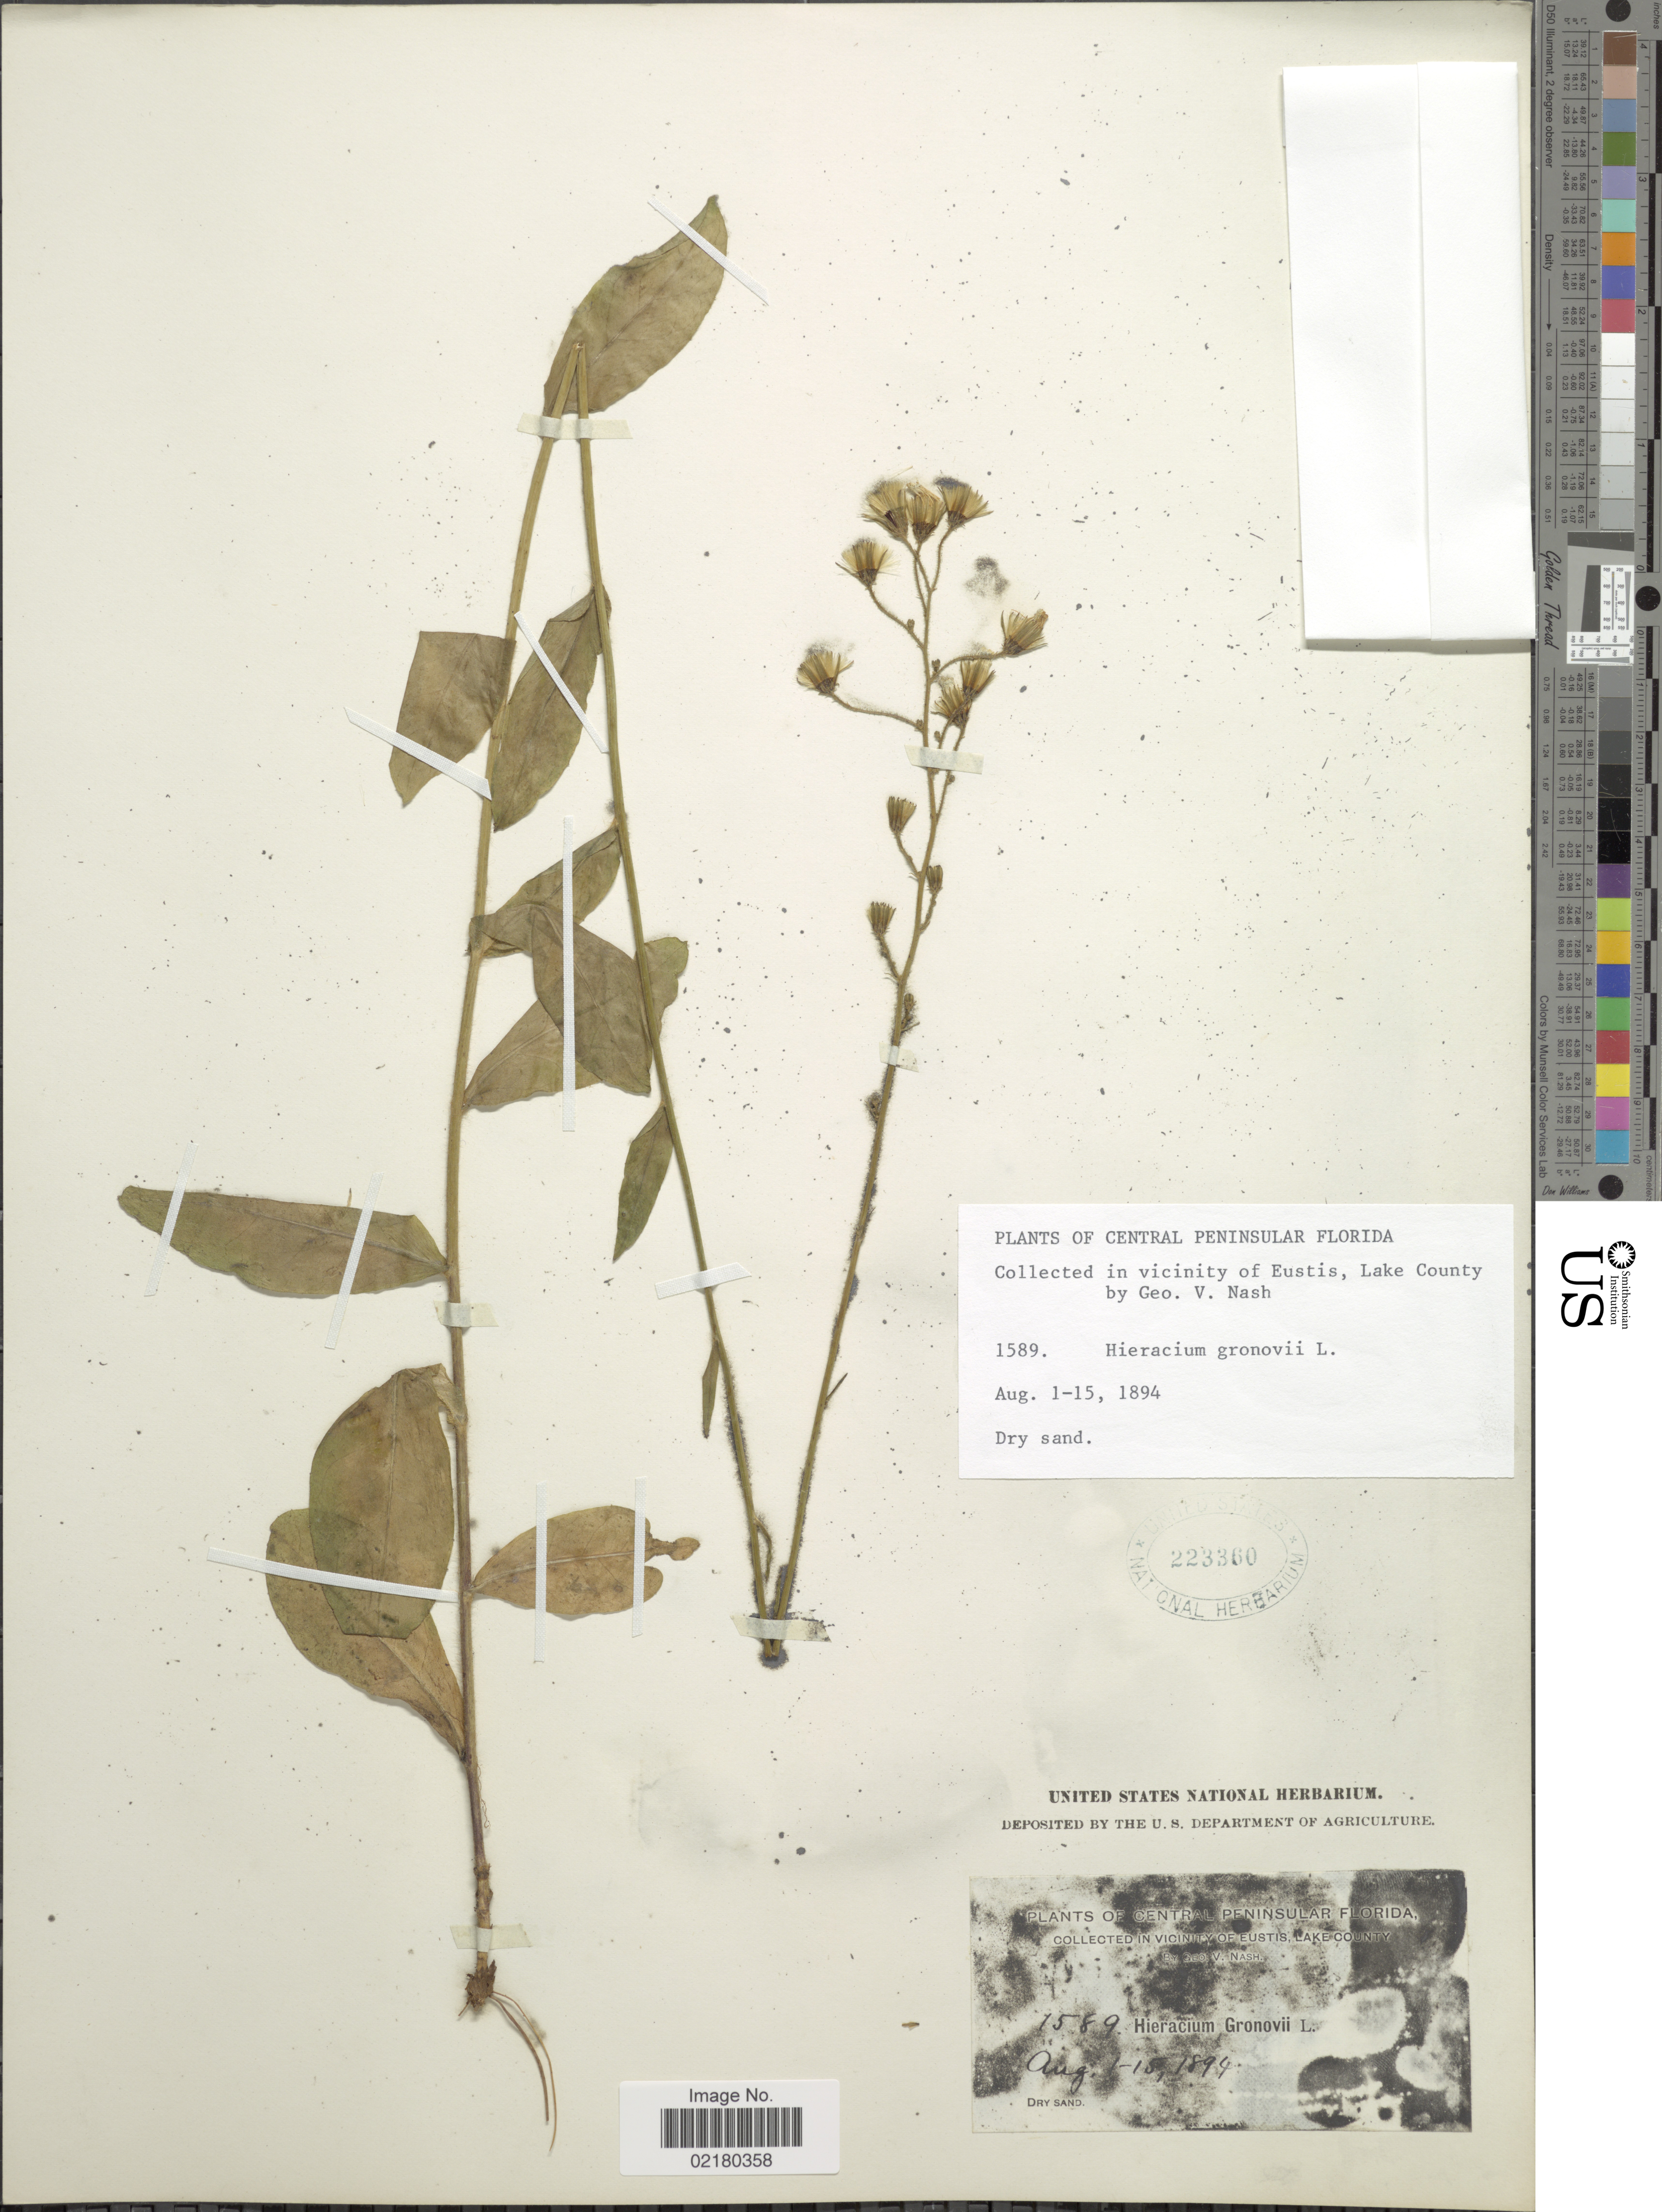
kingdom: Plantae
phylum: Tracheophyta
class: Magnoliopsida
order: Asterales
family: Asteraceae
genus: Hieracium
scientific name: Hieracium gronovii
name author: L.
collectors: G. V. Nash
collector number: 1589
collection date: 1894-08-01/1894-08-15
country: United States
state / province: Florida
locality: Central Peninsular Florida, in vicinity of Eustis, Lake County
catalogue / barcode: US 223360